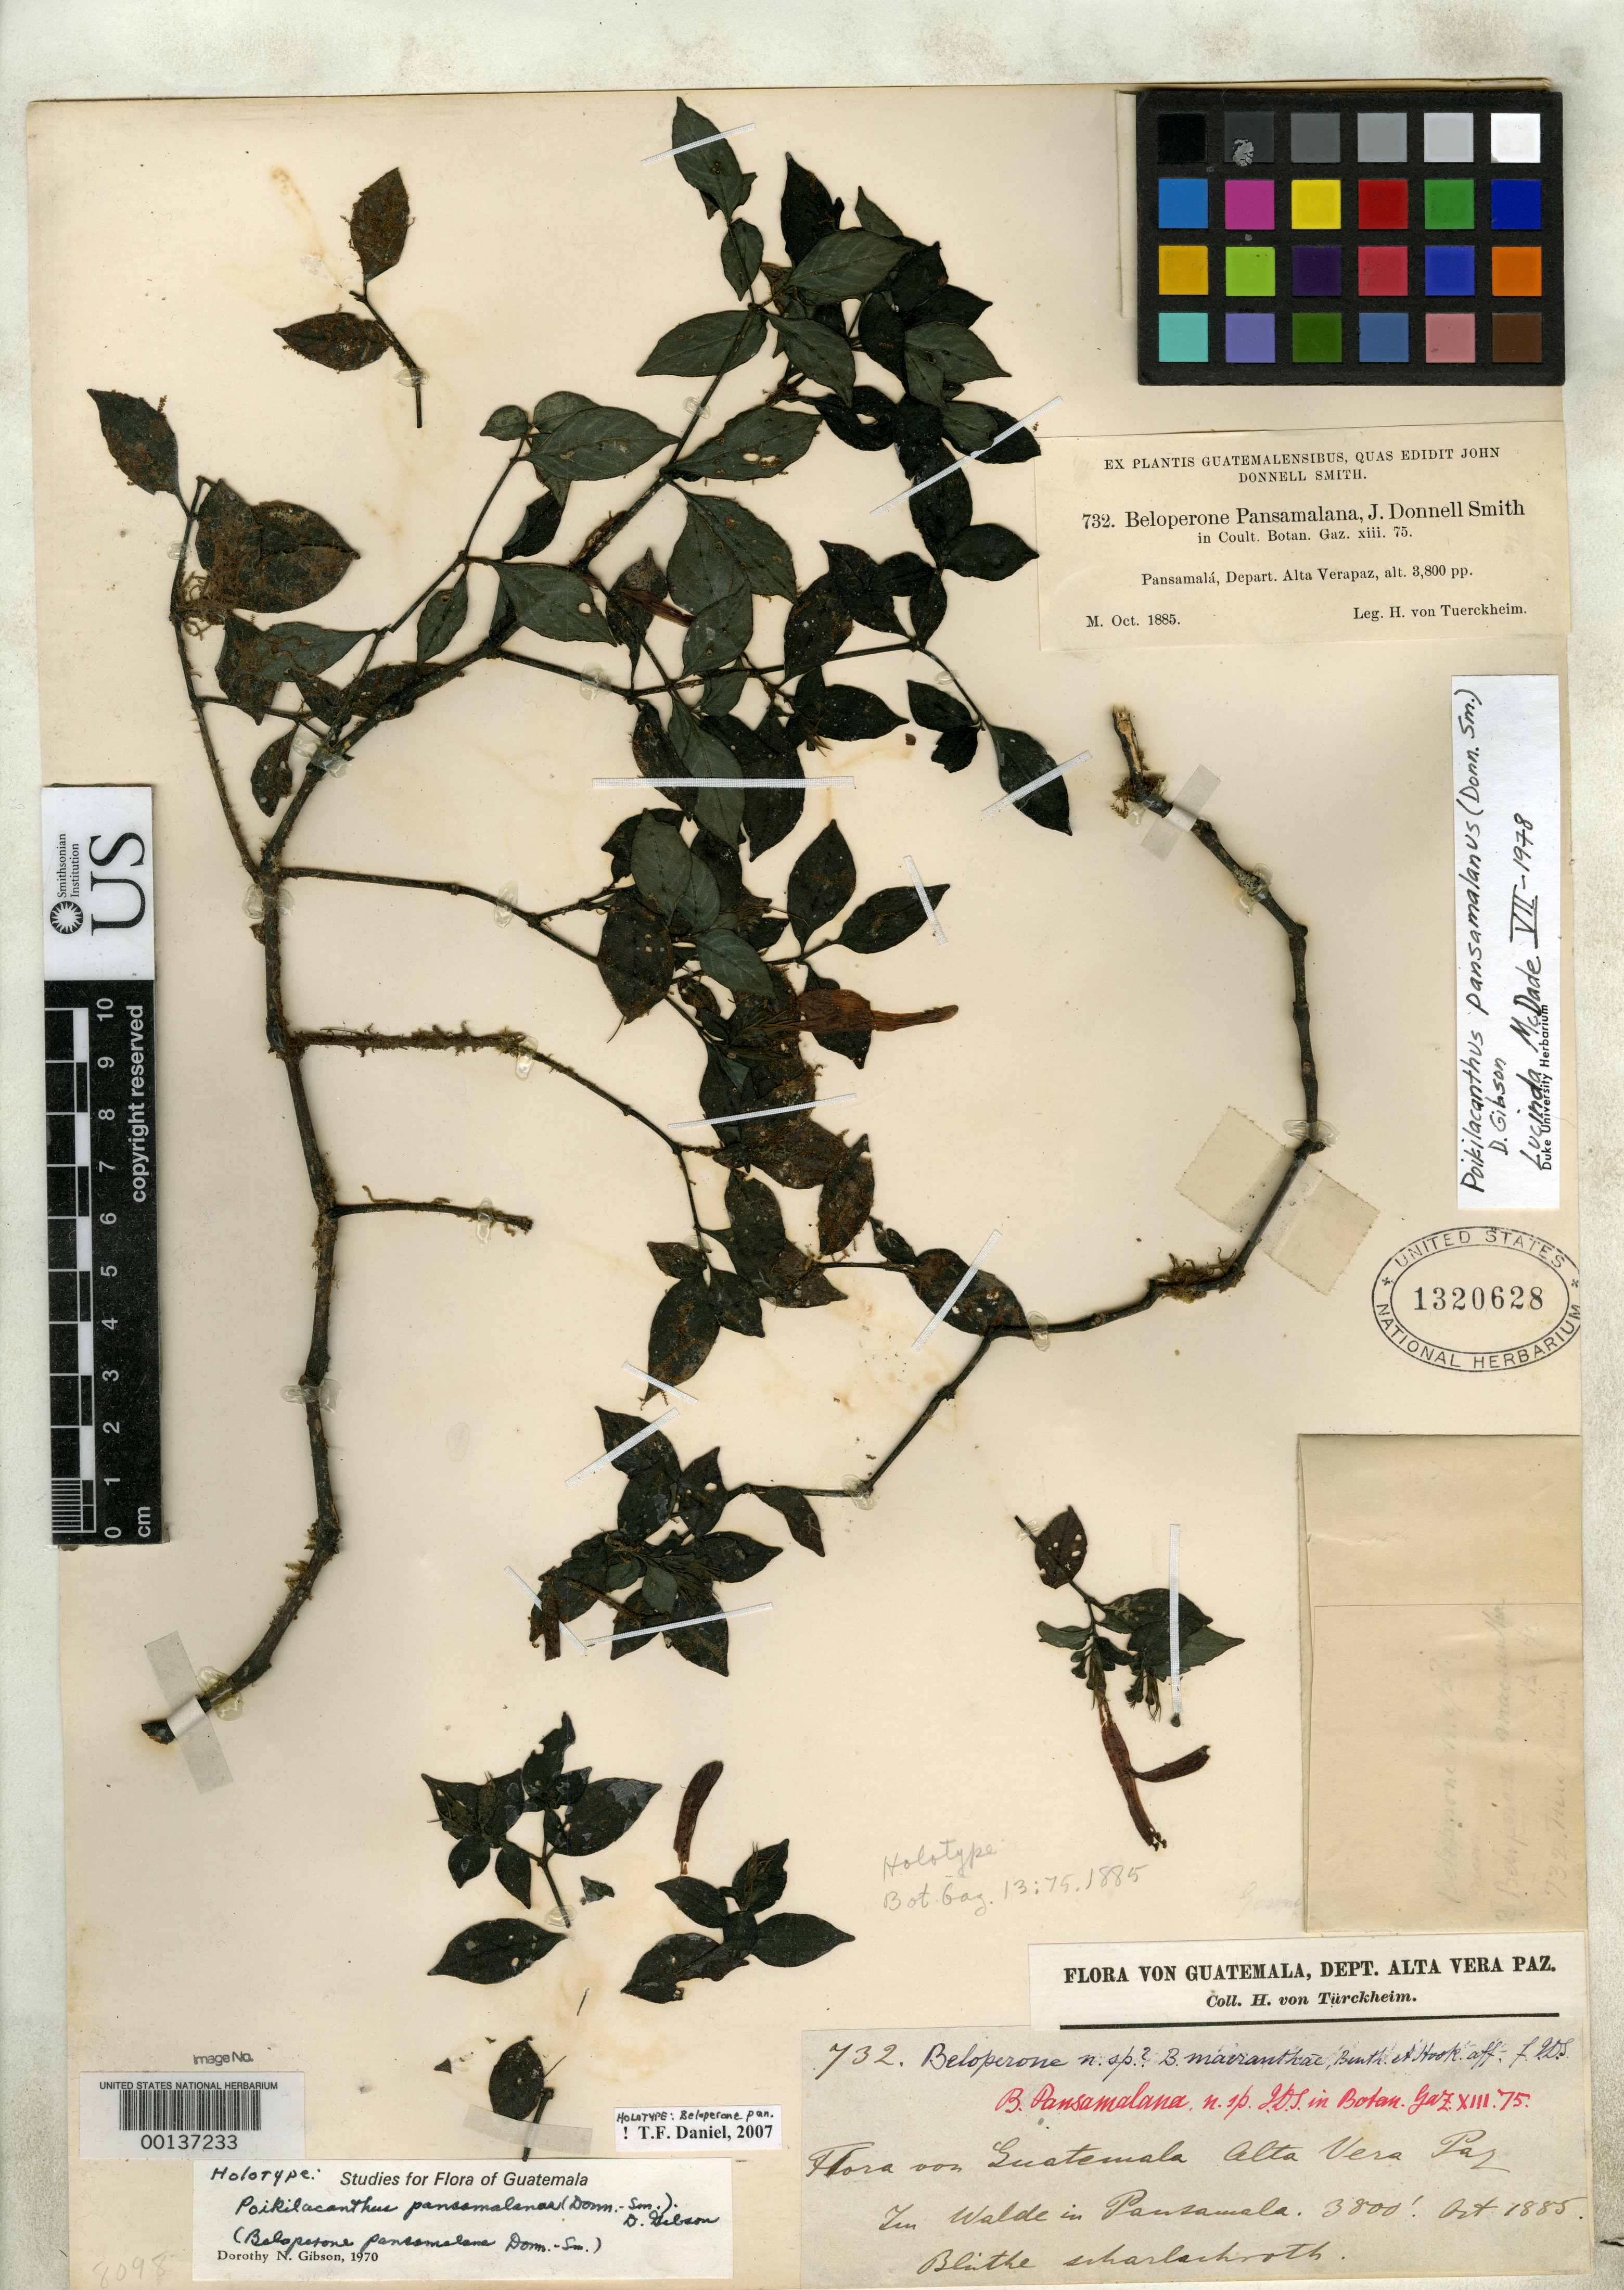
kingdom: Plantae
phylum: Tracheophyta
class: Magnoliopsida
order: Lamiales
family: Acanthaceae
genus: Beloperone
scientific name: Beloperone pansamalana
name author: Donn. Sm.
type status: Holotype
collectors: H. von Türckheim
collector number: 732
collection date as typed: Oct 1885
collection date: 1885-10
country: Guatemala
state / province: Alta Verapaz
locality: Pansamalá, Depart. Alta Verapaz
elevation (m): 1158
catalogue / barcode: US 1320628